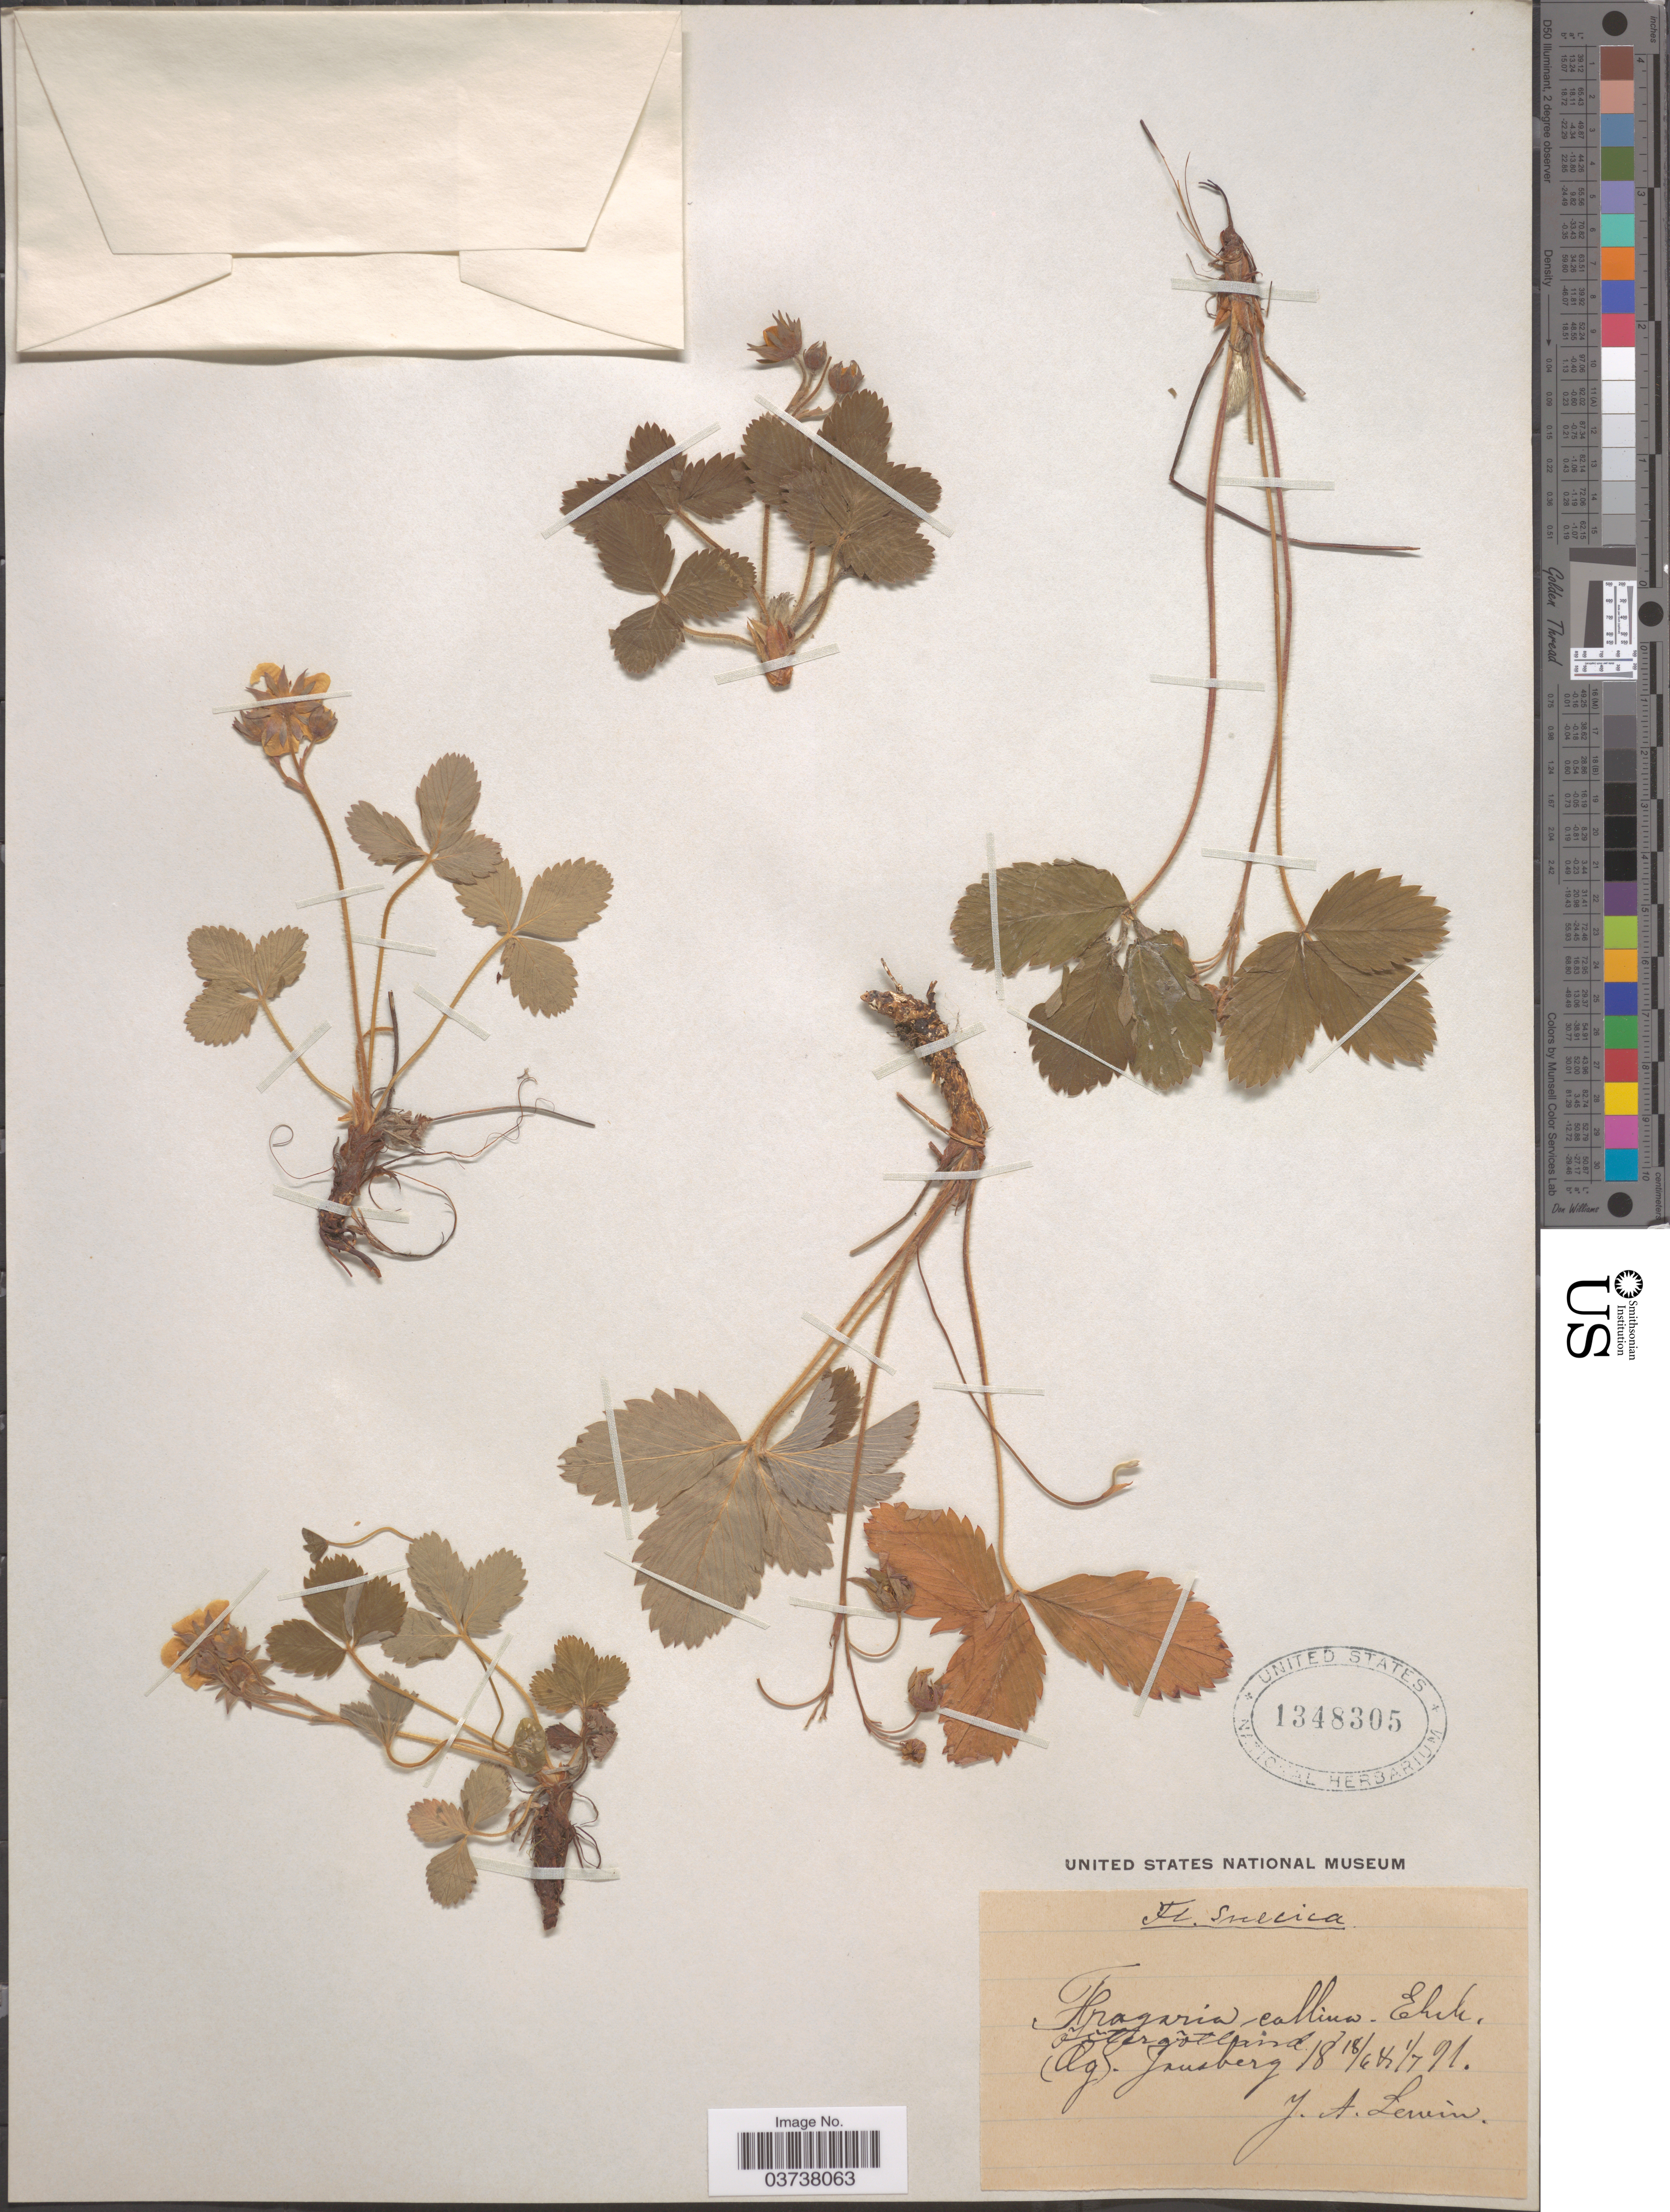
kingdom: Plantae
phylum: Tracheophyta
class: Magnoliopsida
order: Rosales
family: Rosaceae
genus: Fragaria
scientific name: Fragaria collina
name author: Ehrh.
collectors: J. Lewin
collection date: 1891-06-18/1891-07-01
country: Sweden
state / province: Östergötland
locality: Suecica. (Og). Jansberg.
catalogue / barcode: US 1348305